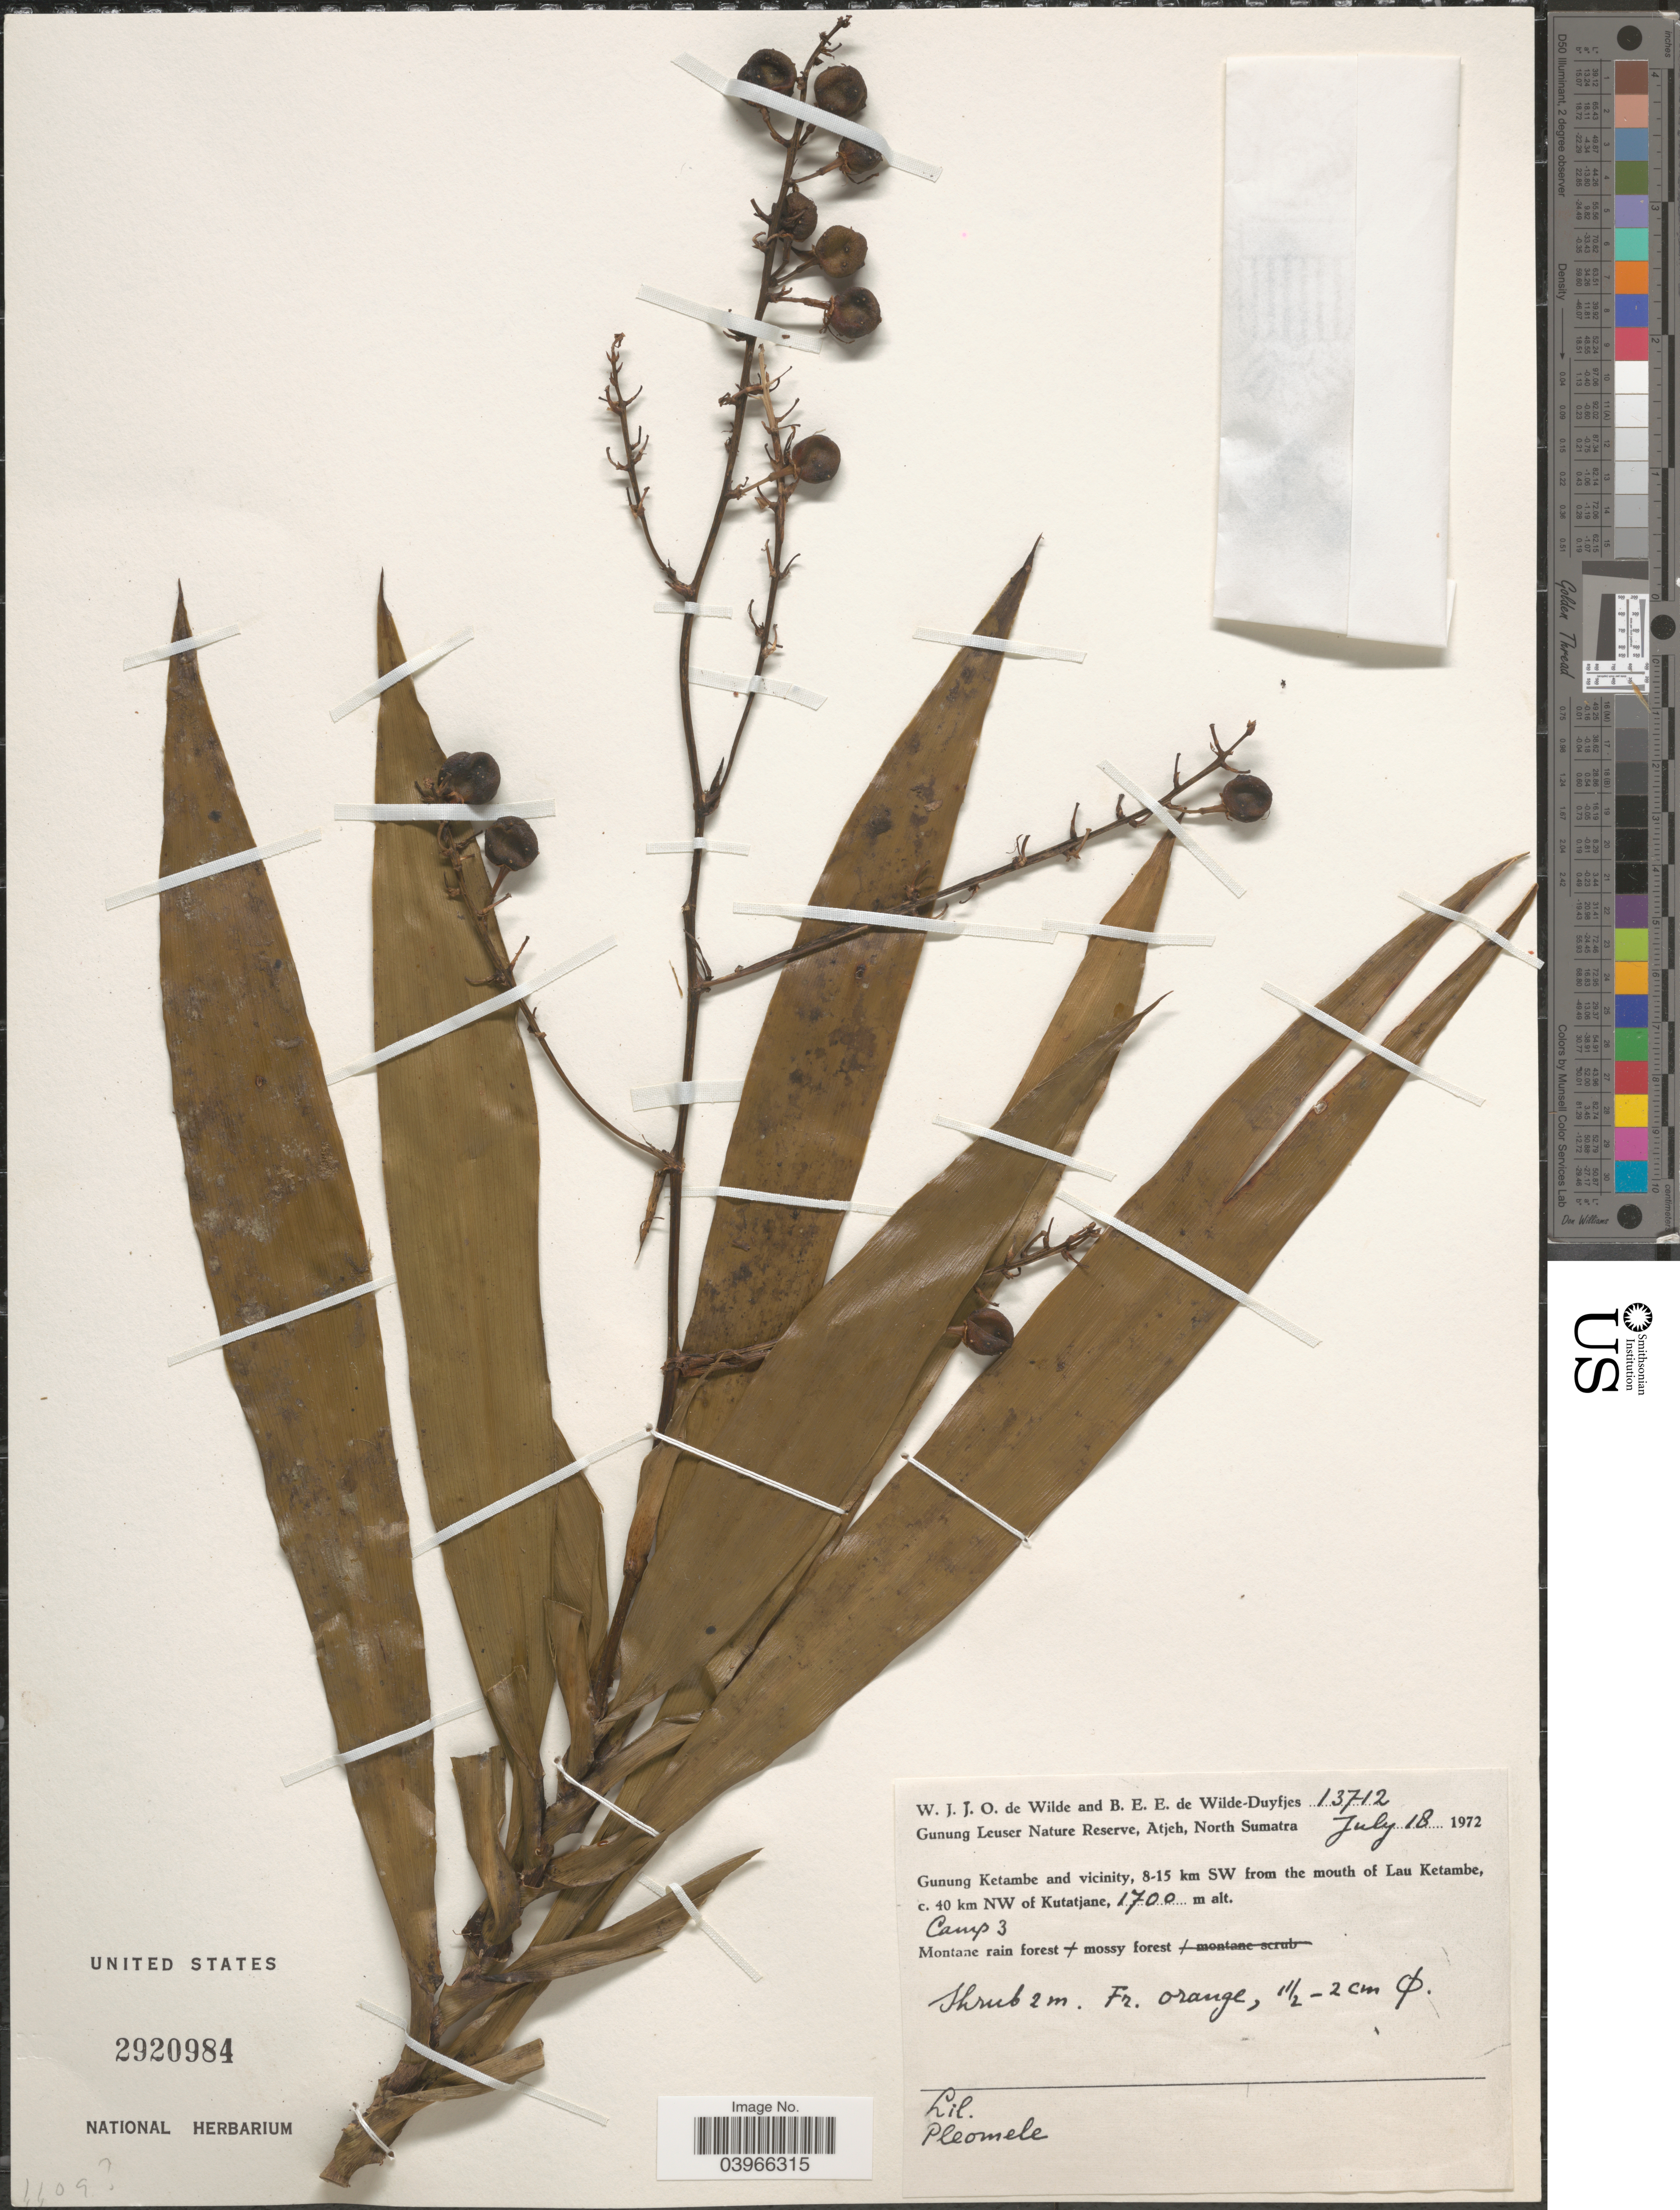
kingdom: Plantae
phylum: Tracheophyta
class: Liliopsida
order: Asparagales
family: Asparagaceae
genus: Dracaena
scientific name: Dracaena sp.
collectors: W. J. de Wilde & B. E. de Wilde-Duyfjes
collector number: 13712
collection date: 1972-07-18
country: Indonesia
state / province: Sumatra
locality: Gunung Leuser Nature Reserve, Atjeh, North Sumatra. Gunung Ketambe and vicinity, 8-15 km SW from the mouth of Lau Ketambe, c. 40 km NW of Kutatjane. Camp 3. Montane rain forest + mossy forest.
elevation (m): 1700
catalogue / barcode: US 2920984